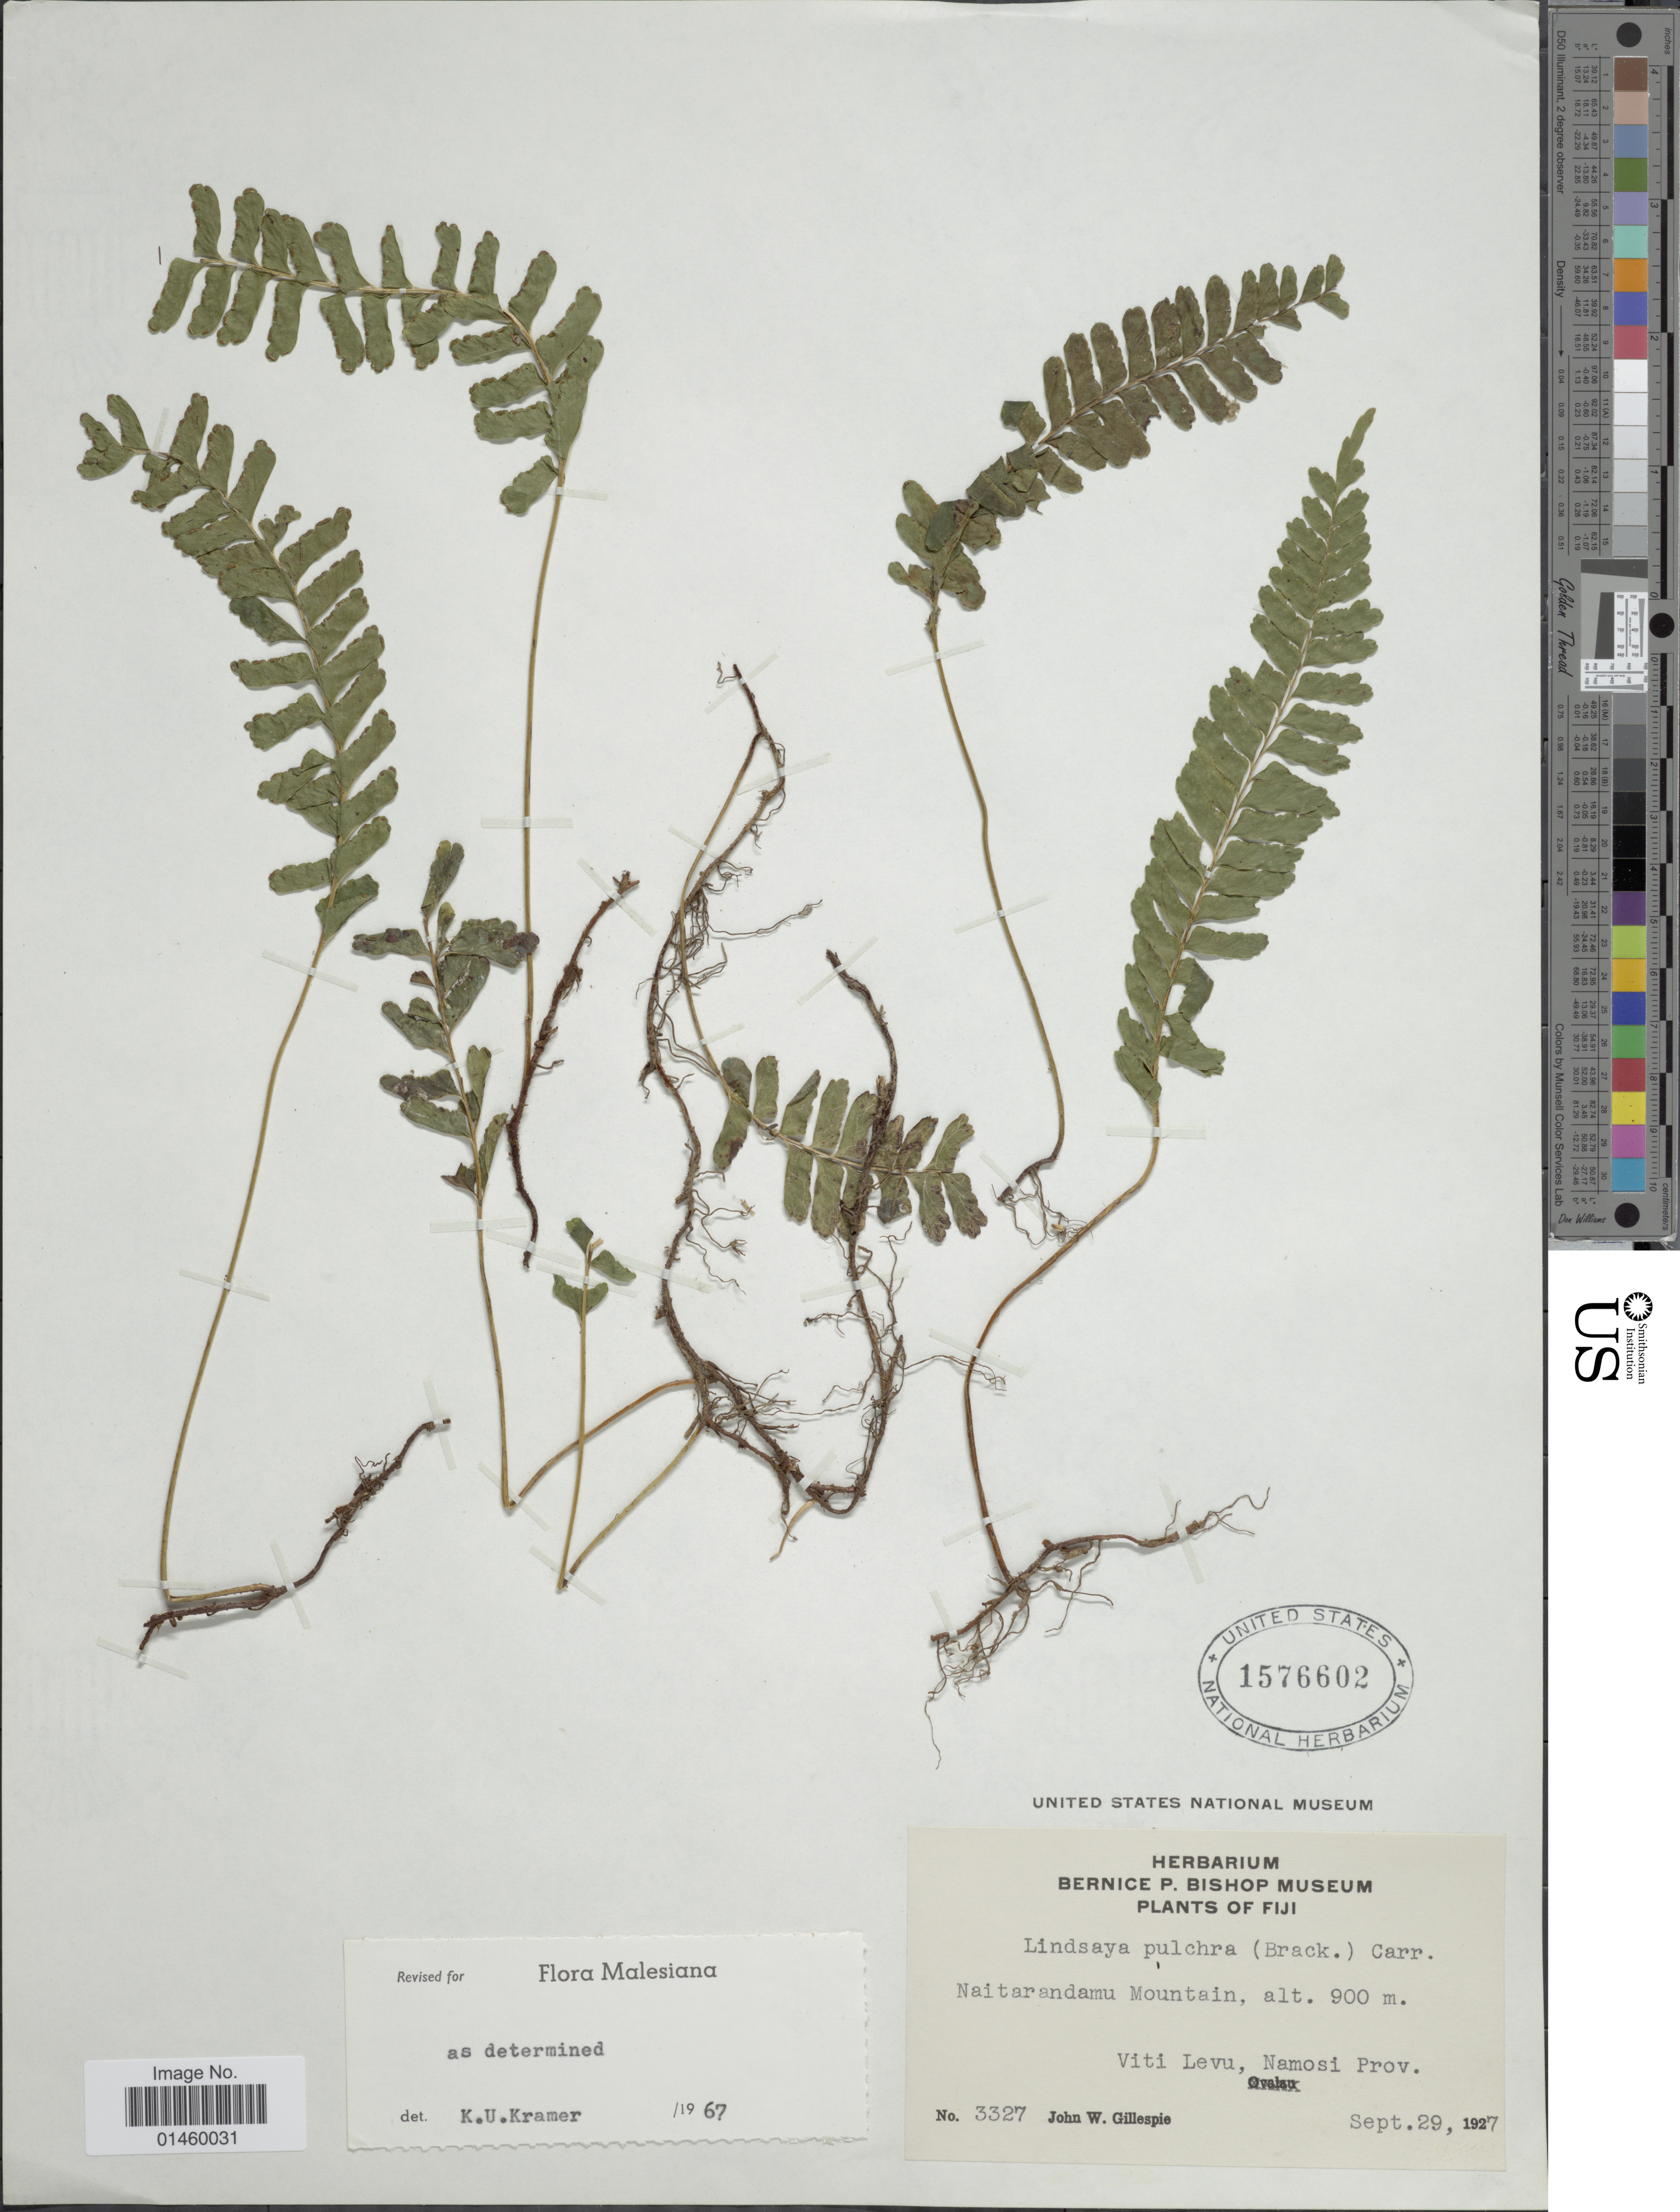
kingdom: Plantae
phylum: Tracheophyta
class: Polypodiopsida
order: Polypodiales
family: Lindsaeaceae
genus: Lindsaea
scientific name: Lindsaea pulchra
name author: (Brack.) Carruth. ex Seem.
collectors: J. W. Gillespie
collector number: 3327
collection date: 1927-09-29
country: Fiji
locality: Naitarandamu Mountain. Viti Levu, Namosi Prov.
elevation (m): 900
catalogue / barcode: US 1576602